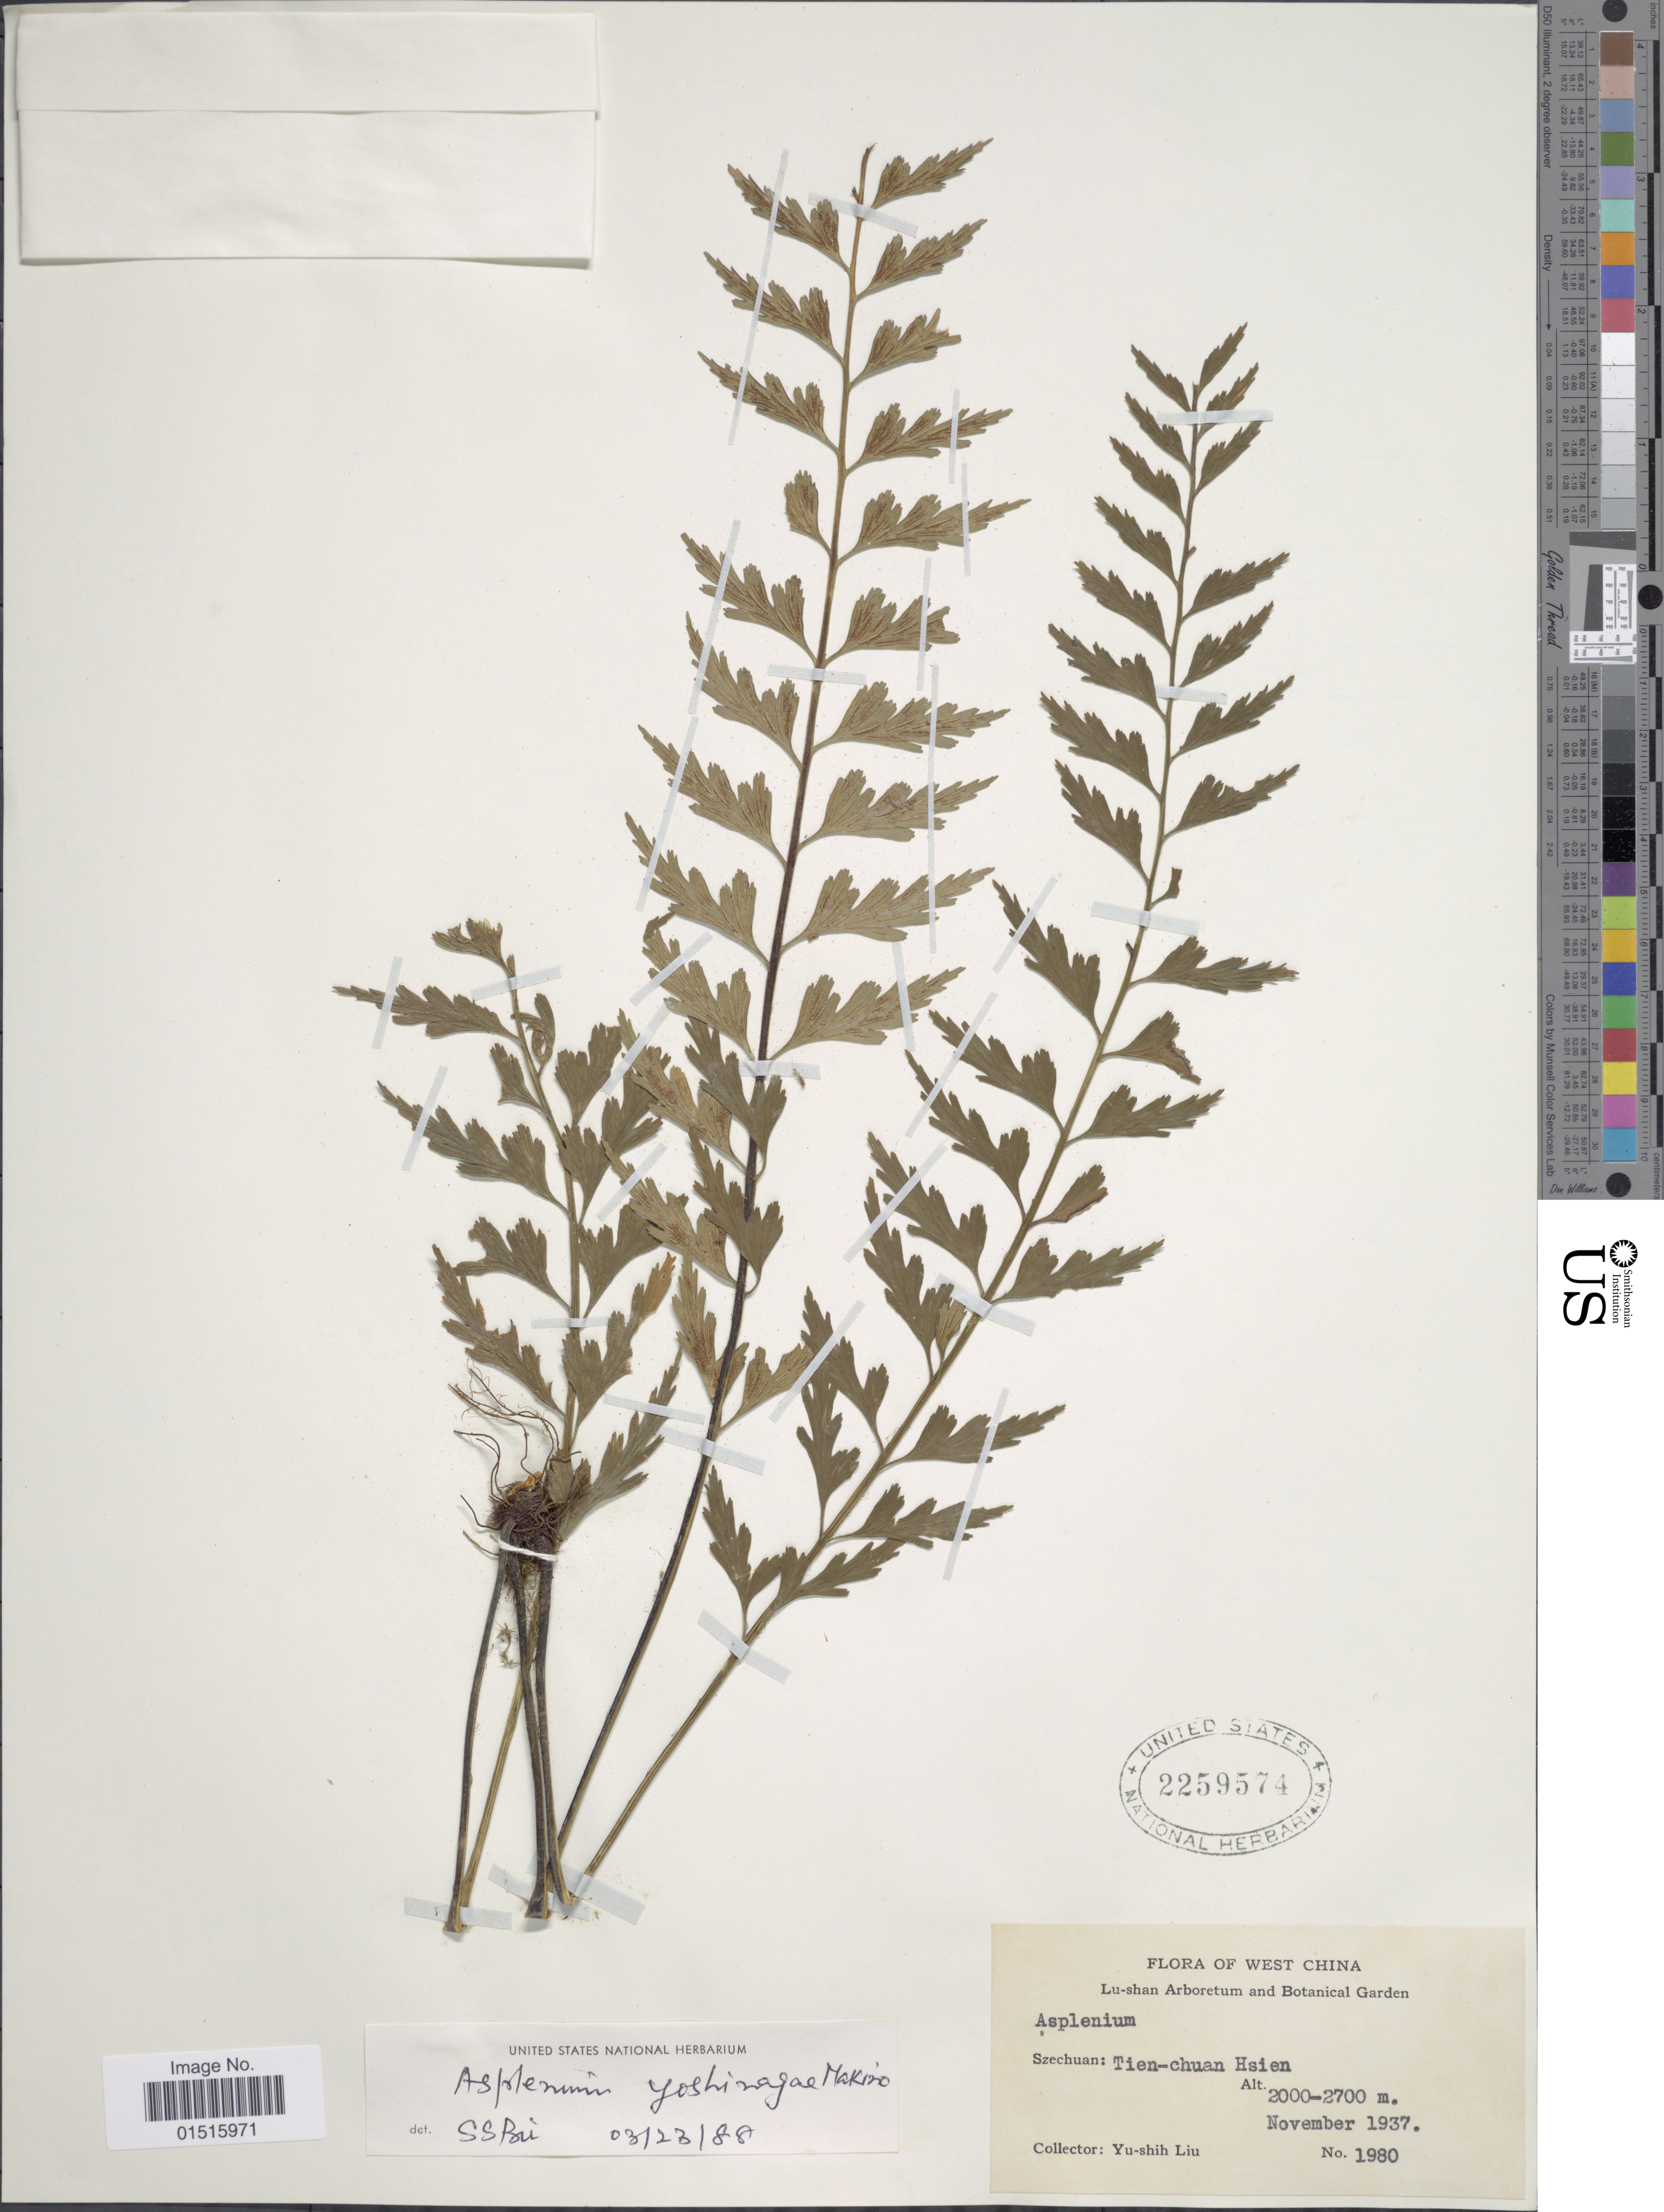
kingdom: Plantae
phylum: Tracheophyta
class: Polypodiopsida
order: Polypodiales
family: Aspleniaceae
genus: Asplenium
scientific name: Asplenium yoshinagae var. planicaule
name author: (Wall. ex Mett.) C.V. Morton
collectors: Y.-S. Liu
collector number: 1980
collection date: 1937-11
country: China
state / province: Sichuan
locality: West China, Szechuan: Tien-chuan Hsien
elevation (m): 2000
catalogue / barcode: US 2259574